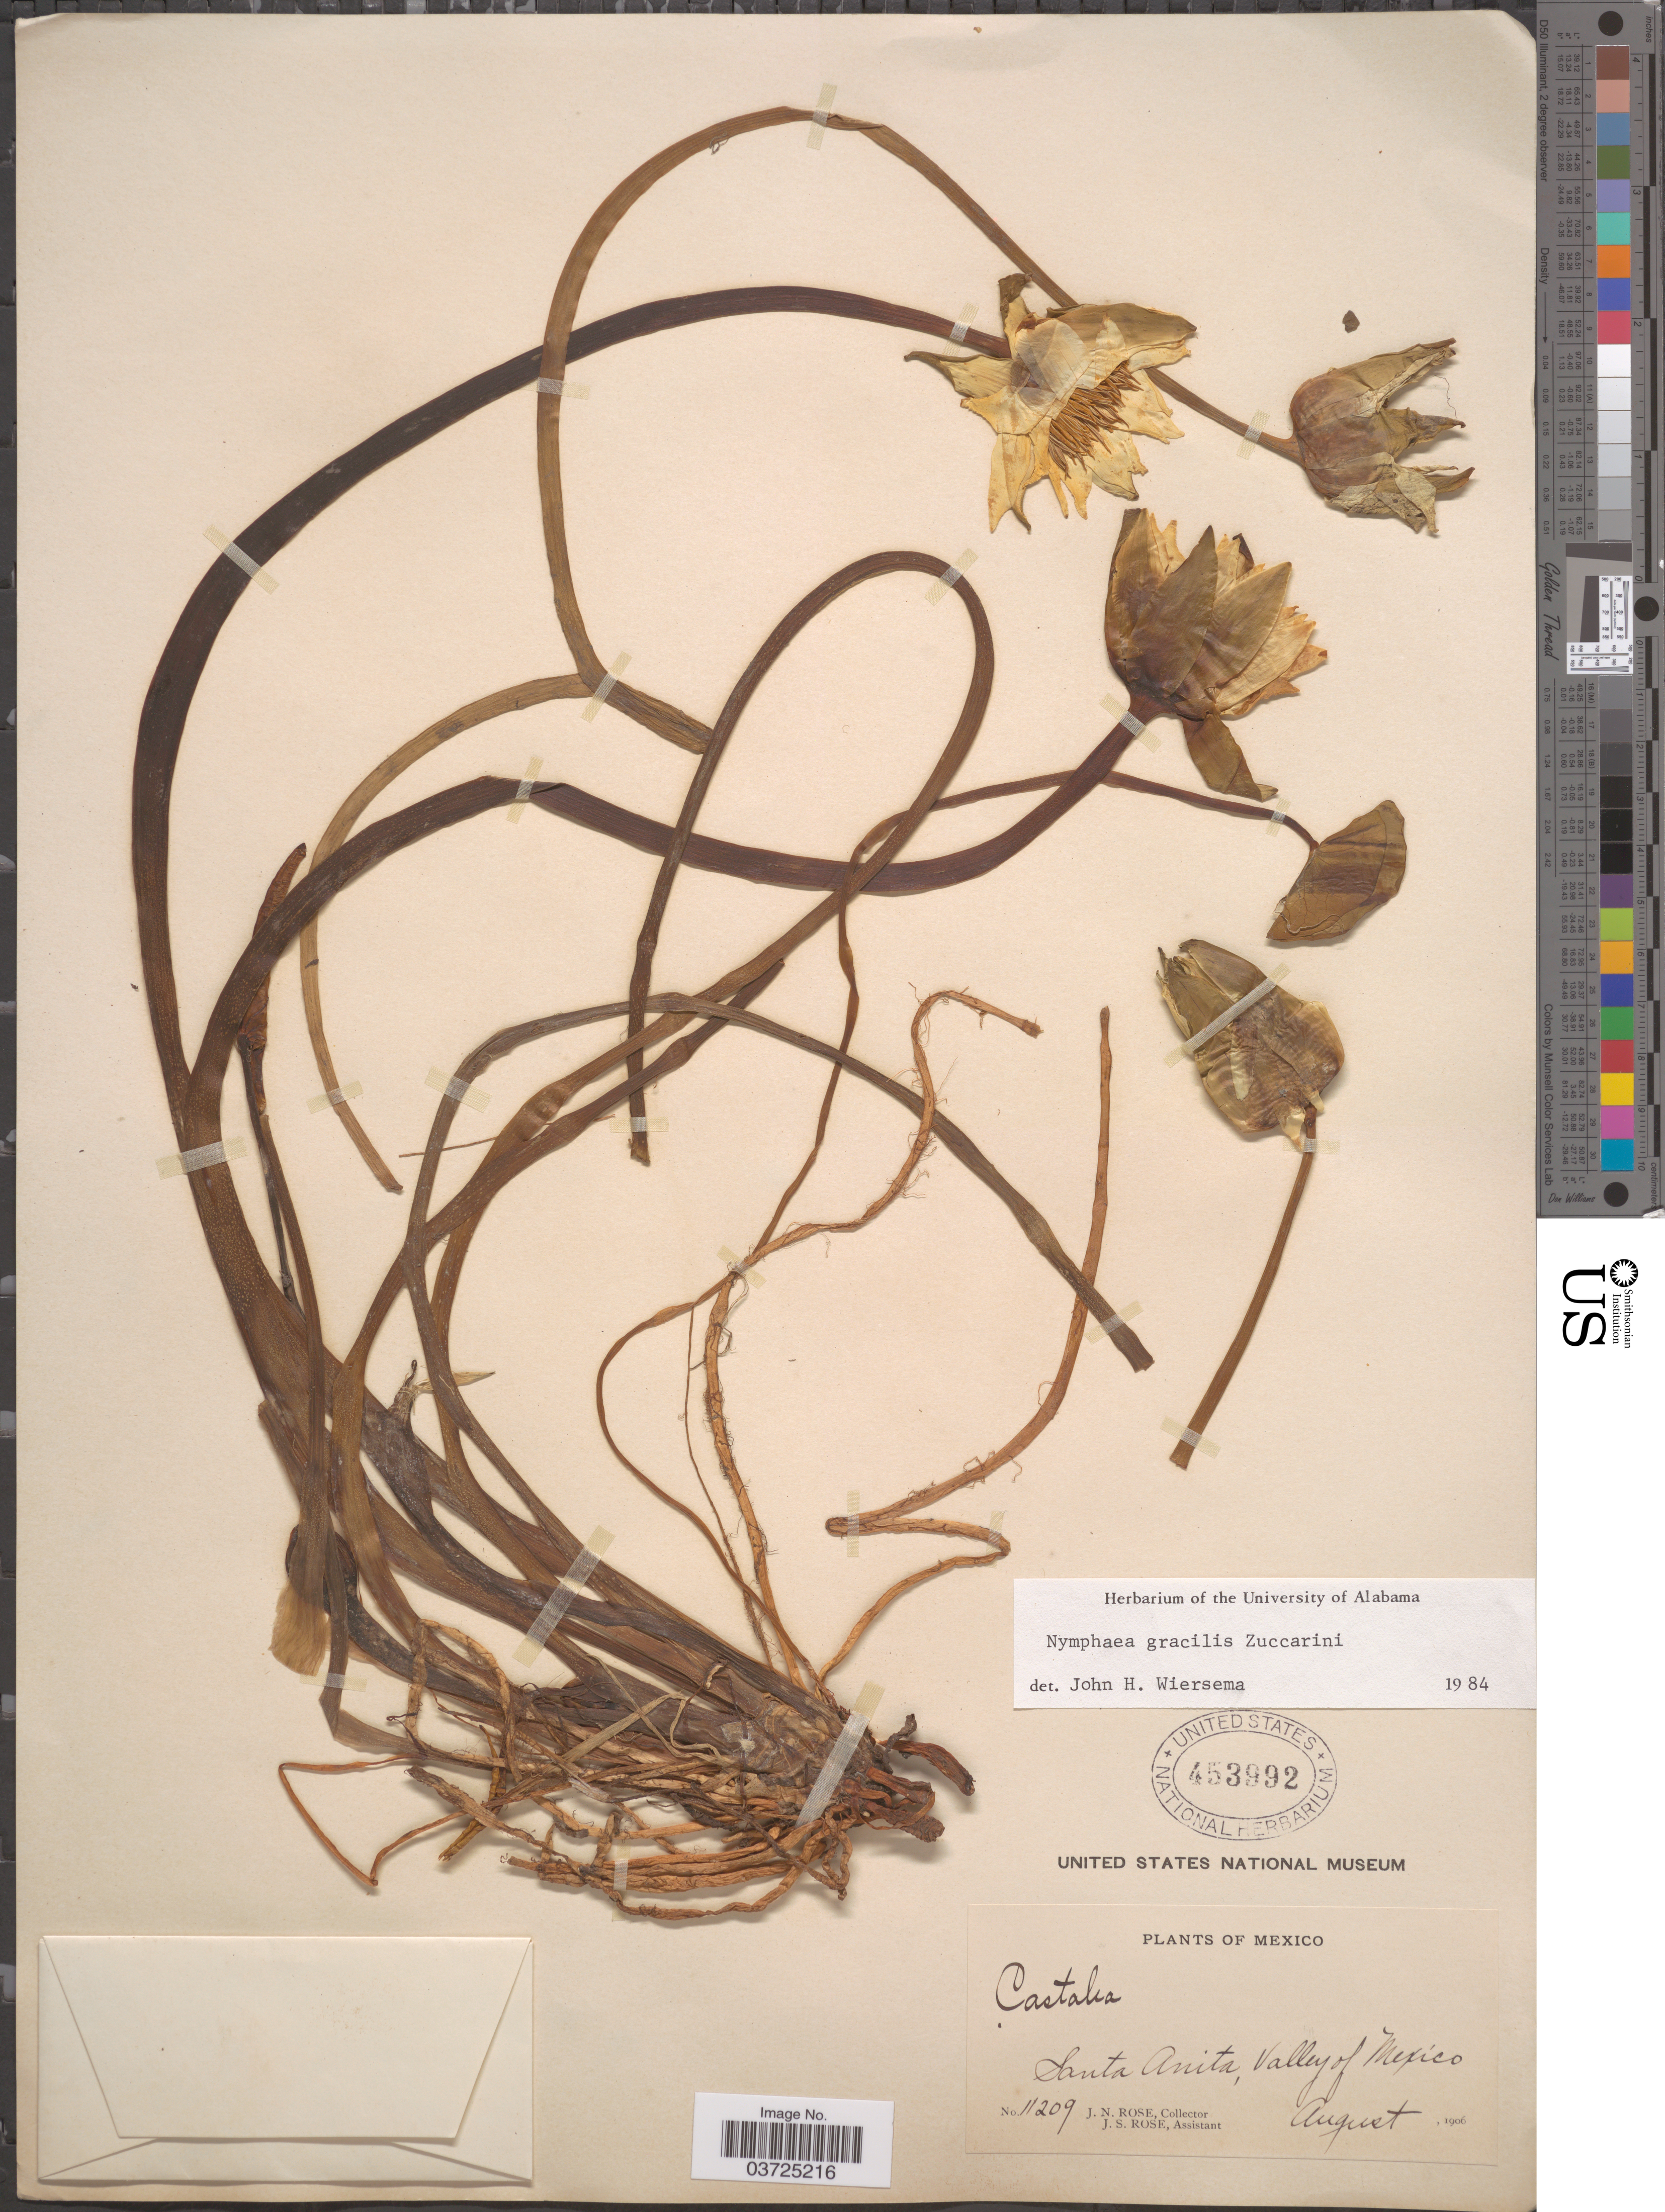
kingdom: Plantae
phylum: Tracheophyta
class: Magnoliopsida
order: Nymphaeales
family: Nymphaeaceae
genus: Nymphaea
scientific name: Nymphaea gracilis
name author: Zucc.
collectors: J. N. Rose & J. S. Rose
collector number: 11209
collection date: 1906-08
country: Mexico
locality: Santa Anita, Valley of Mexico.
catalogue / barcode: US 453992